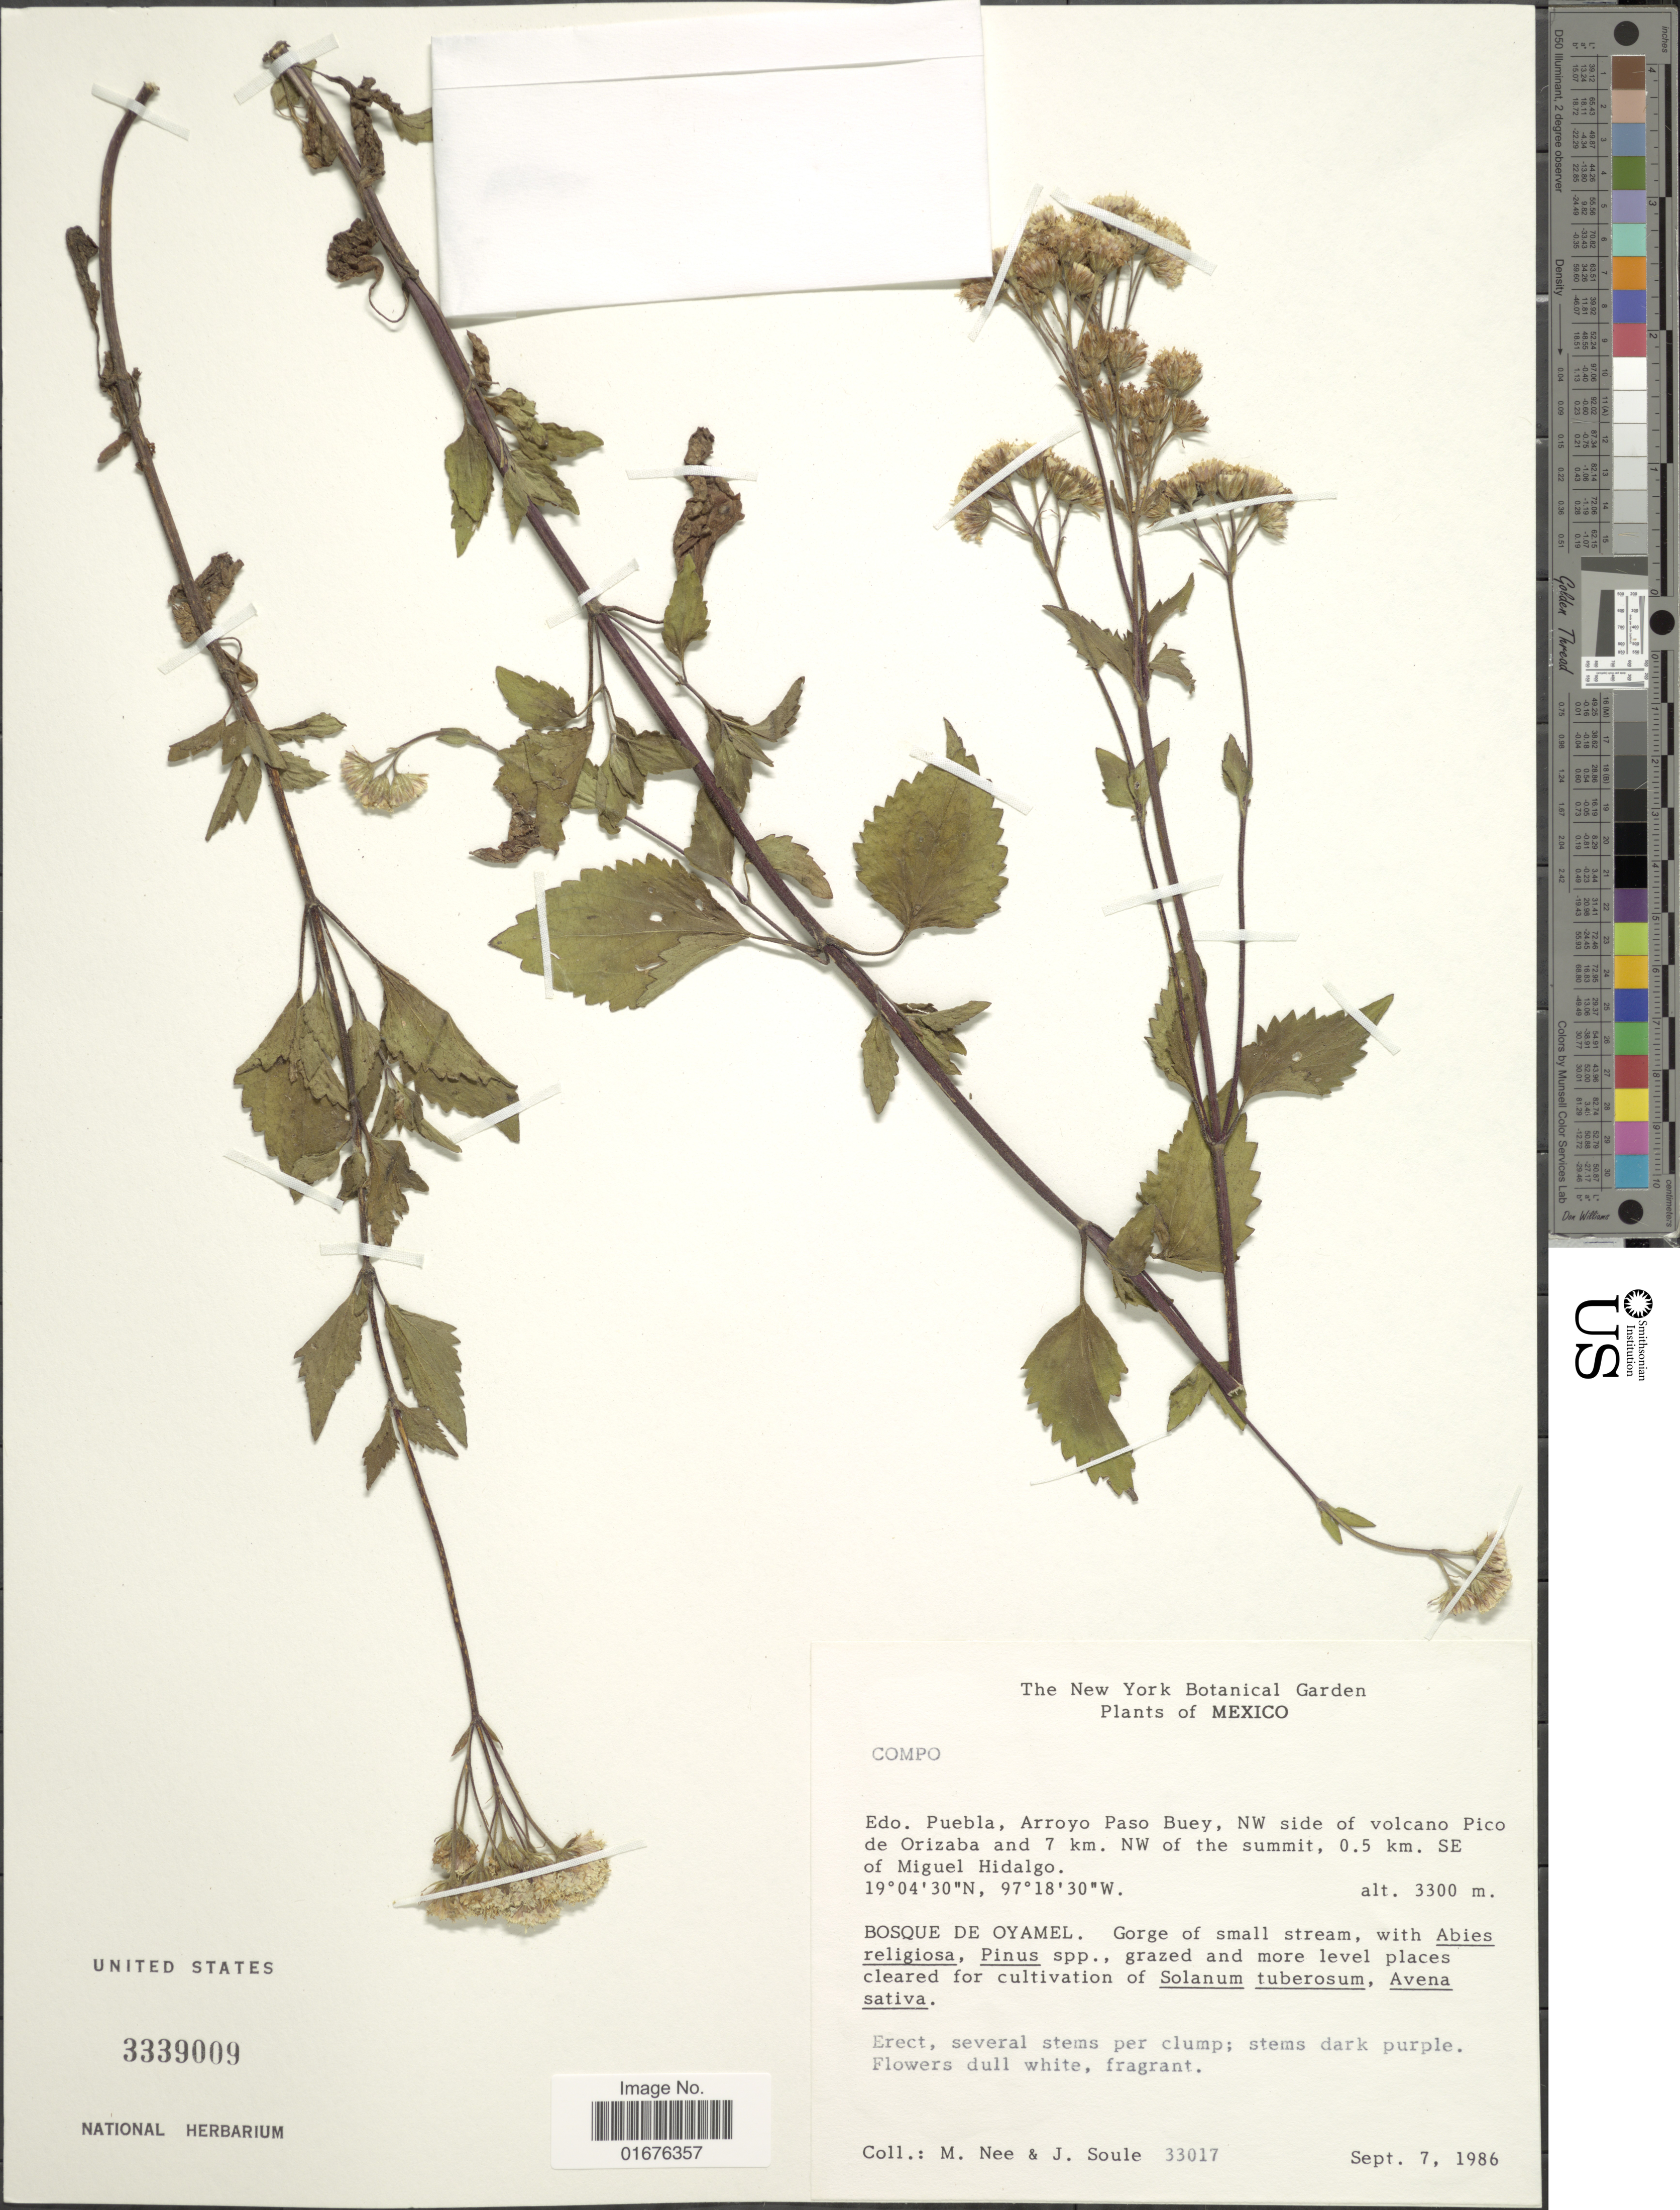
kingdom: Plantae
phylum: Tracheophyta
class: Magnoliopsida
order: Asterales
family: Asteraceae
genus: Ageratina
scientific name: Ageratina pazcuarensis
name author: (Kunth) R.M. King & H. Rob.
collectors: M. Nee & J. Soule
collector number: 33017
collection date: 1986-09-07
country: Mexico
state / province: Puebla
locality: Arroyo Buey, NW side of volcano Pico de Orizaba and 7 km. NW of the summit, 0.5 km. SE of Miguel Hidalgo, Bosque de Oyamel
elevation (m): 3300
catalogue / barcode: US 3339009